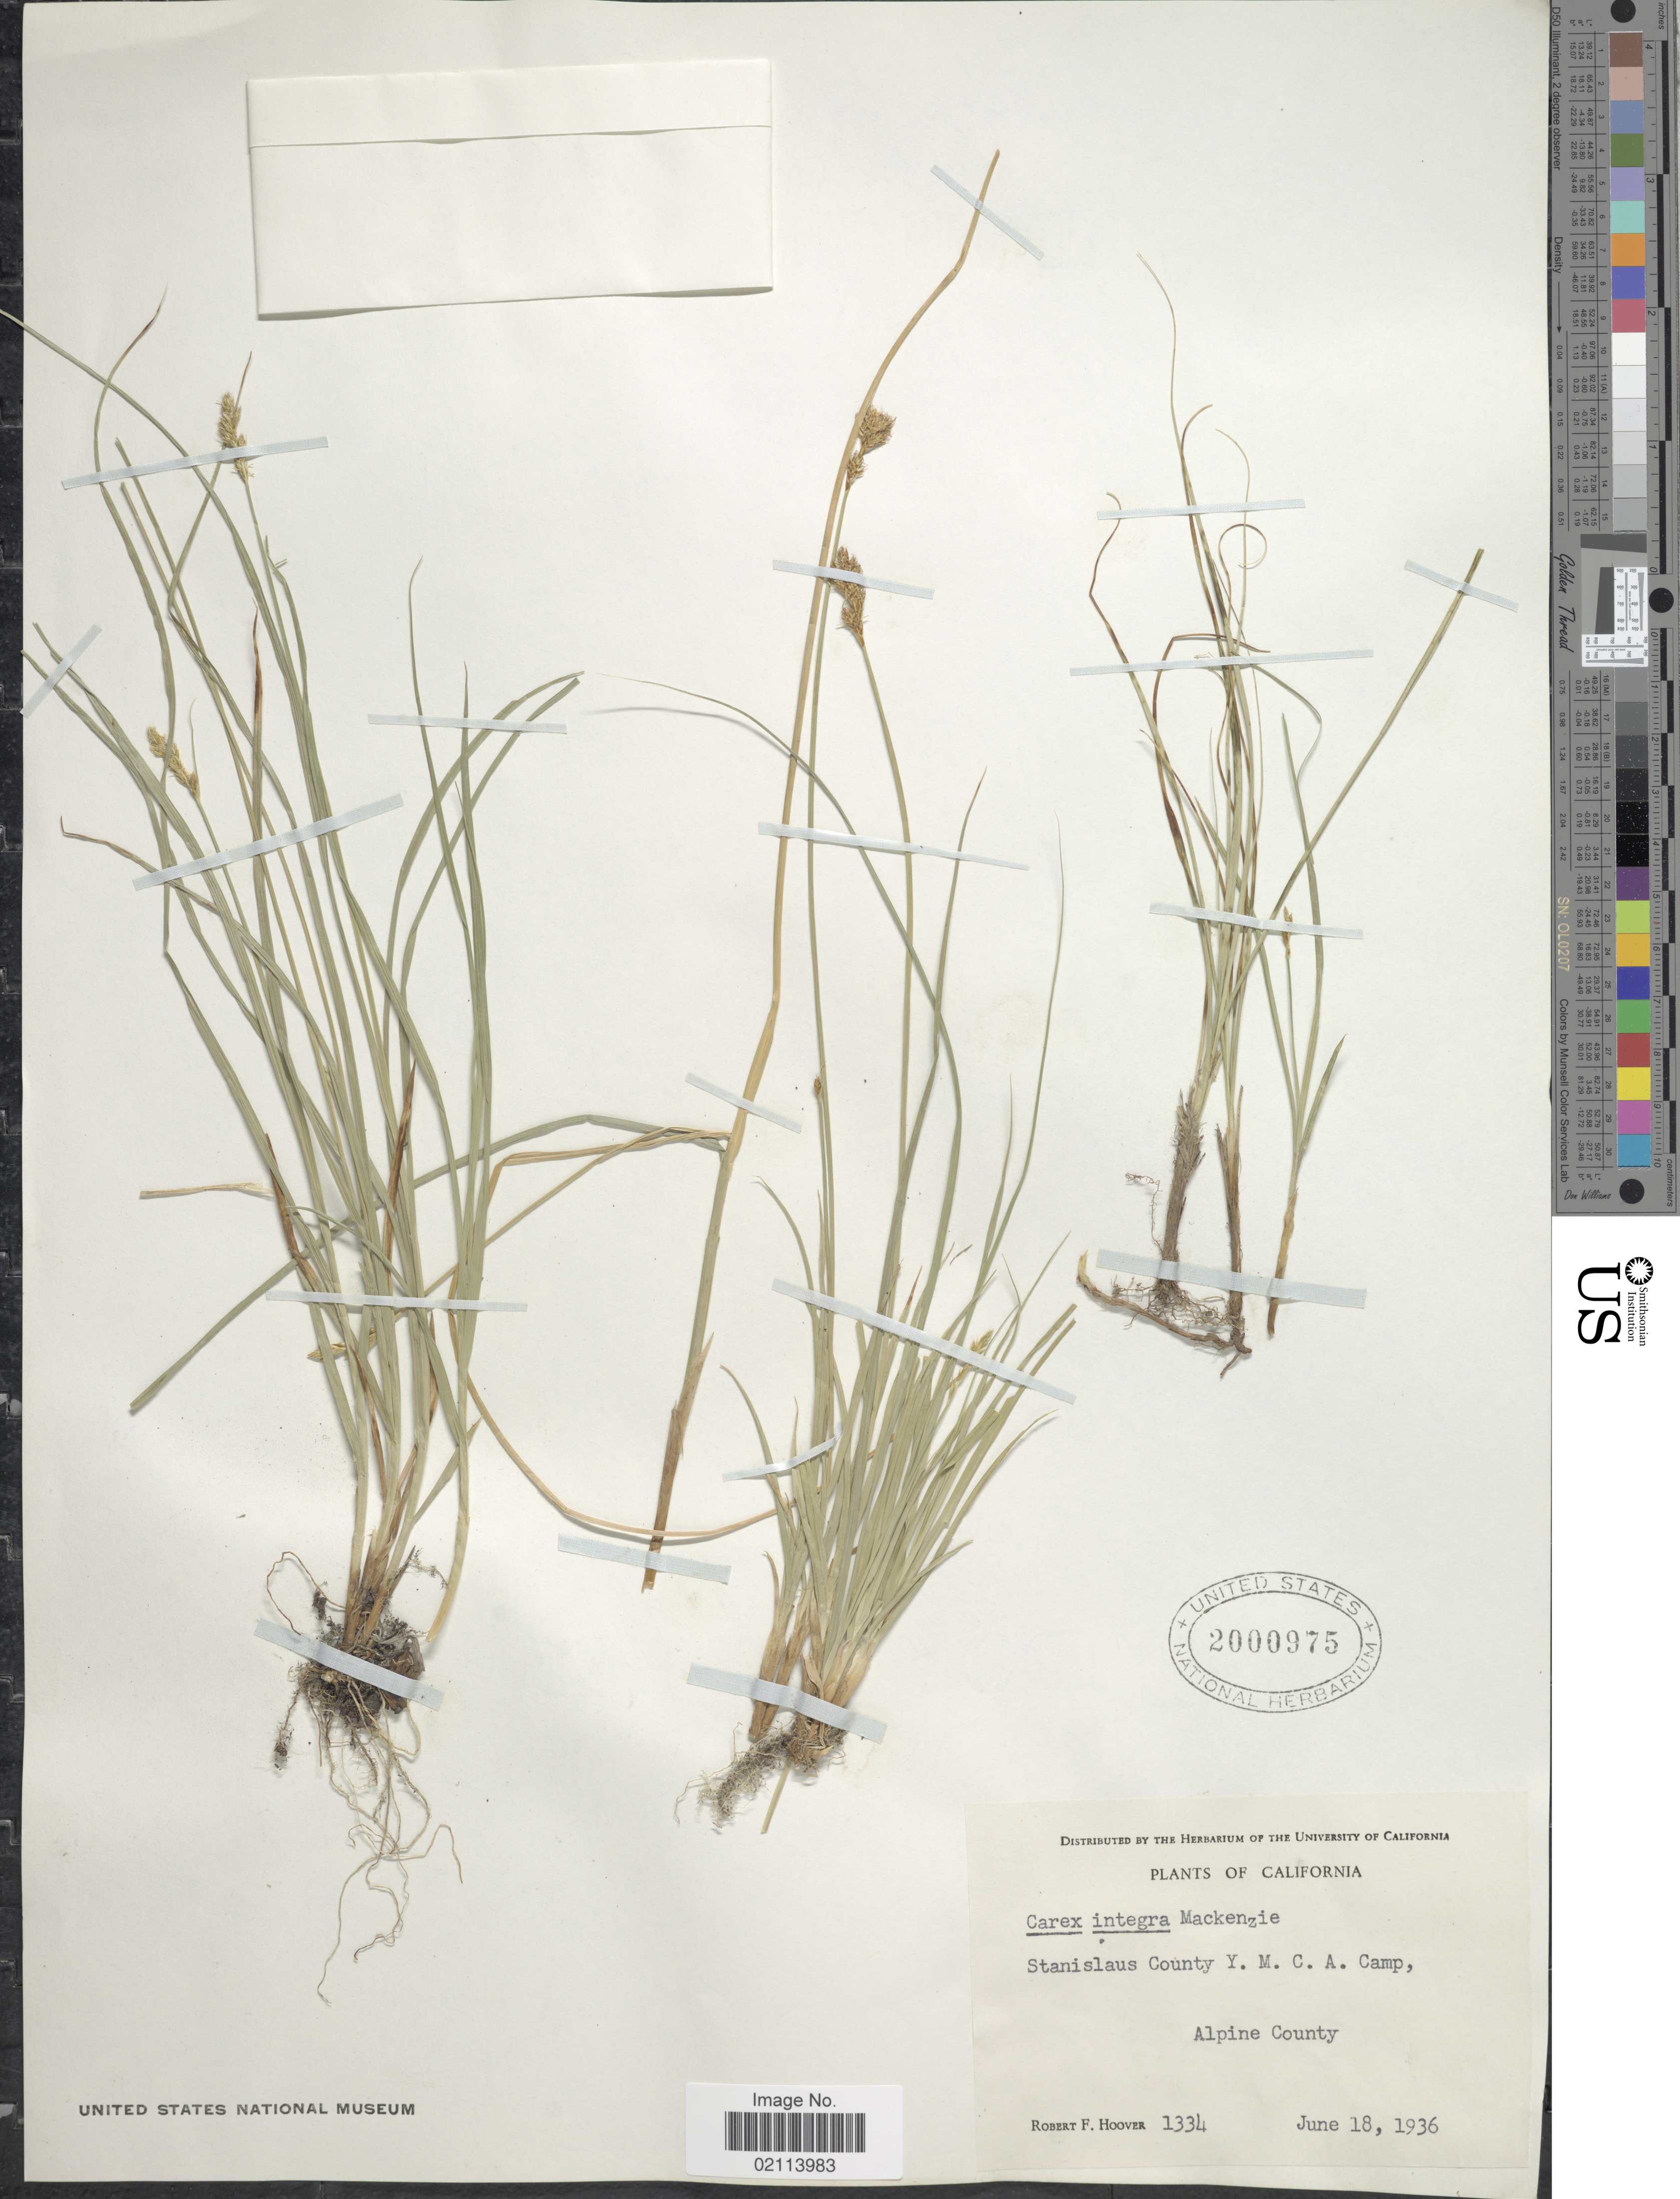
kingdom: Plantae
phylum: Tracheophyta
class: Liliopsida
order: Poales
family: Cyperaceae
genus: Carex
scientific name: Carex integra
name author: Mack.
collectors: R. F. Hoover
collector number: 1334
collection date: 1936-06-18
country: United States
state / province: California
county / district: Stanislaus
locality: Stanislaus County Y.M.C.A. Camp, Alpine County.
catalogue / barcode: US 2000975